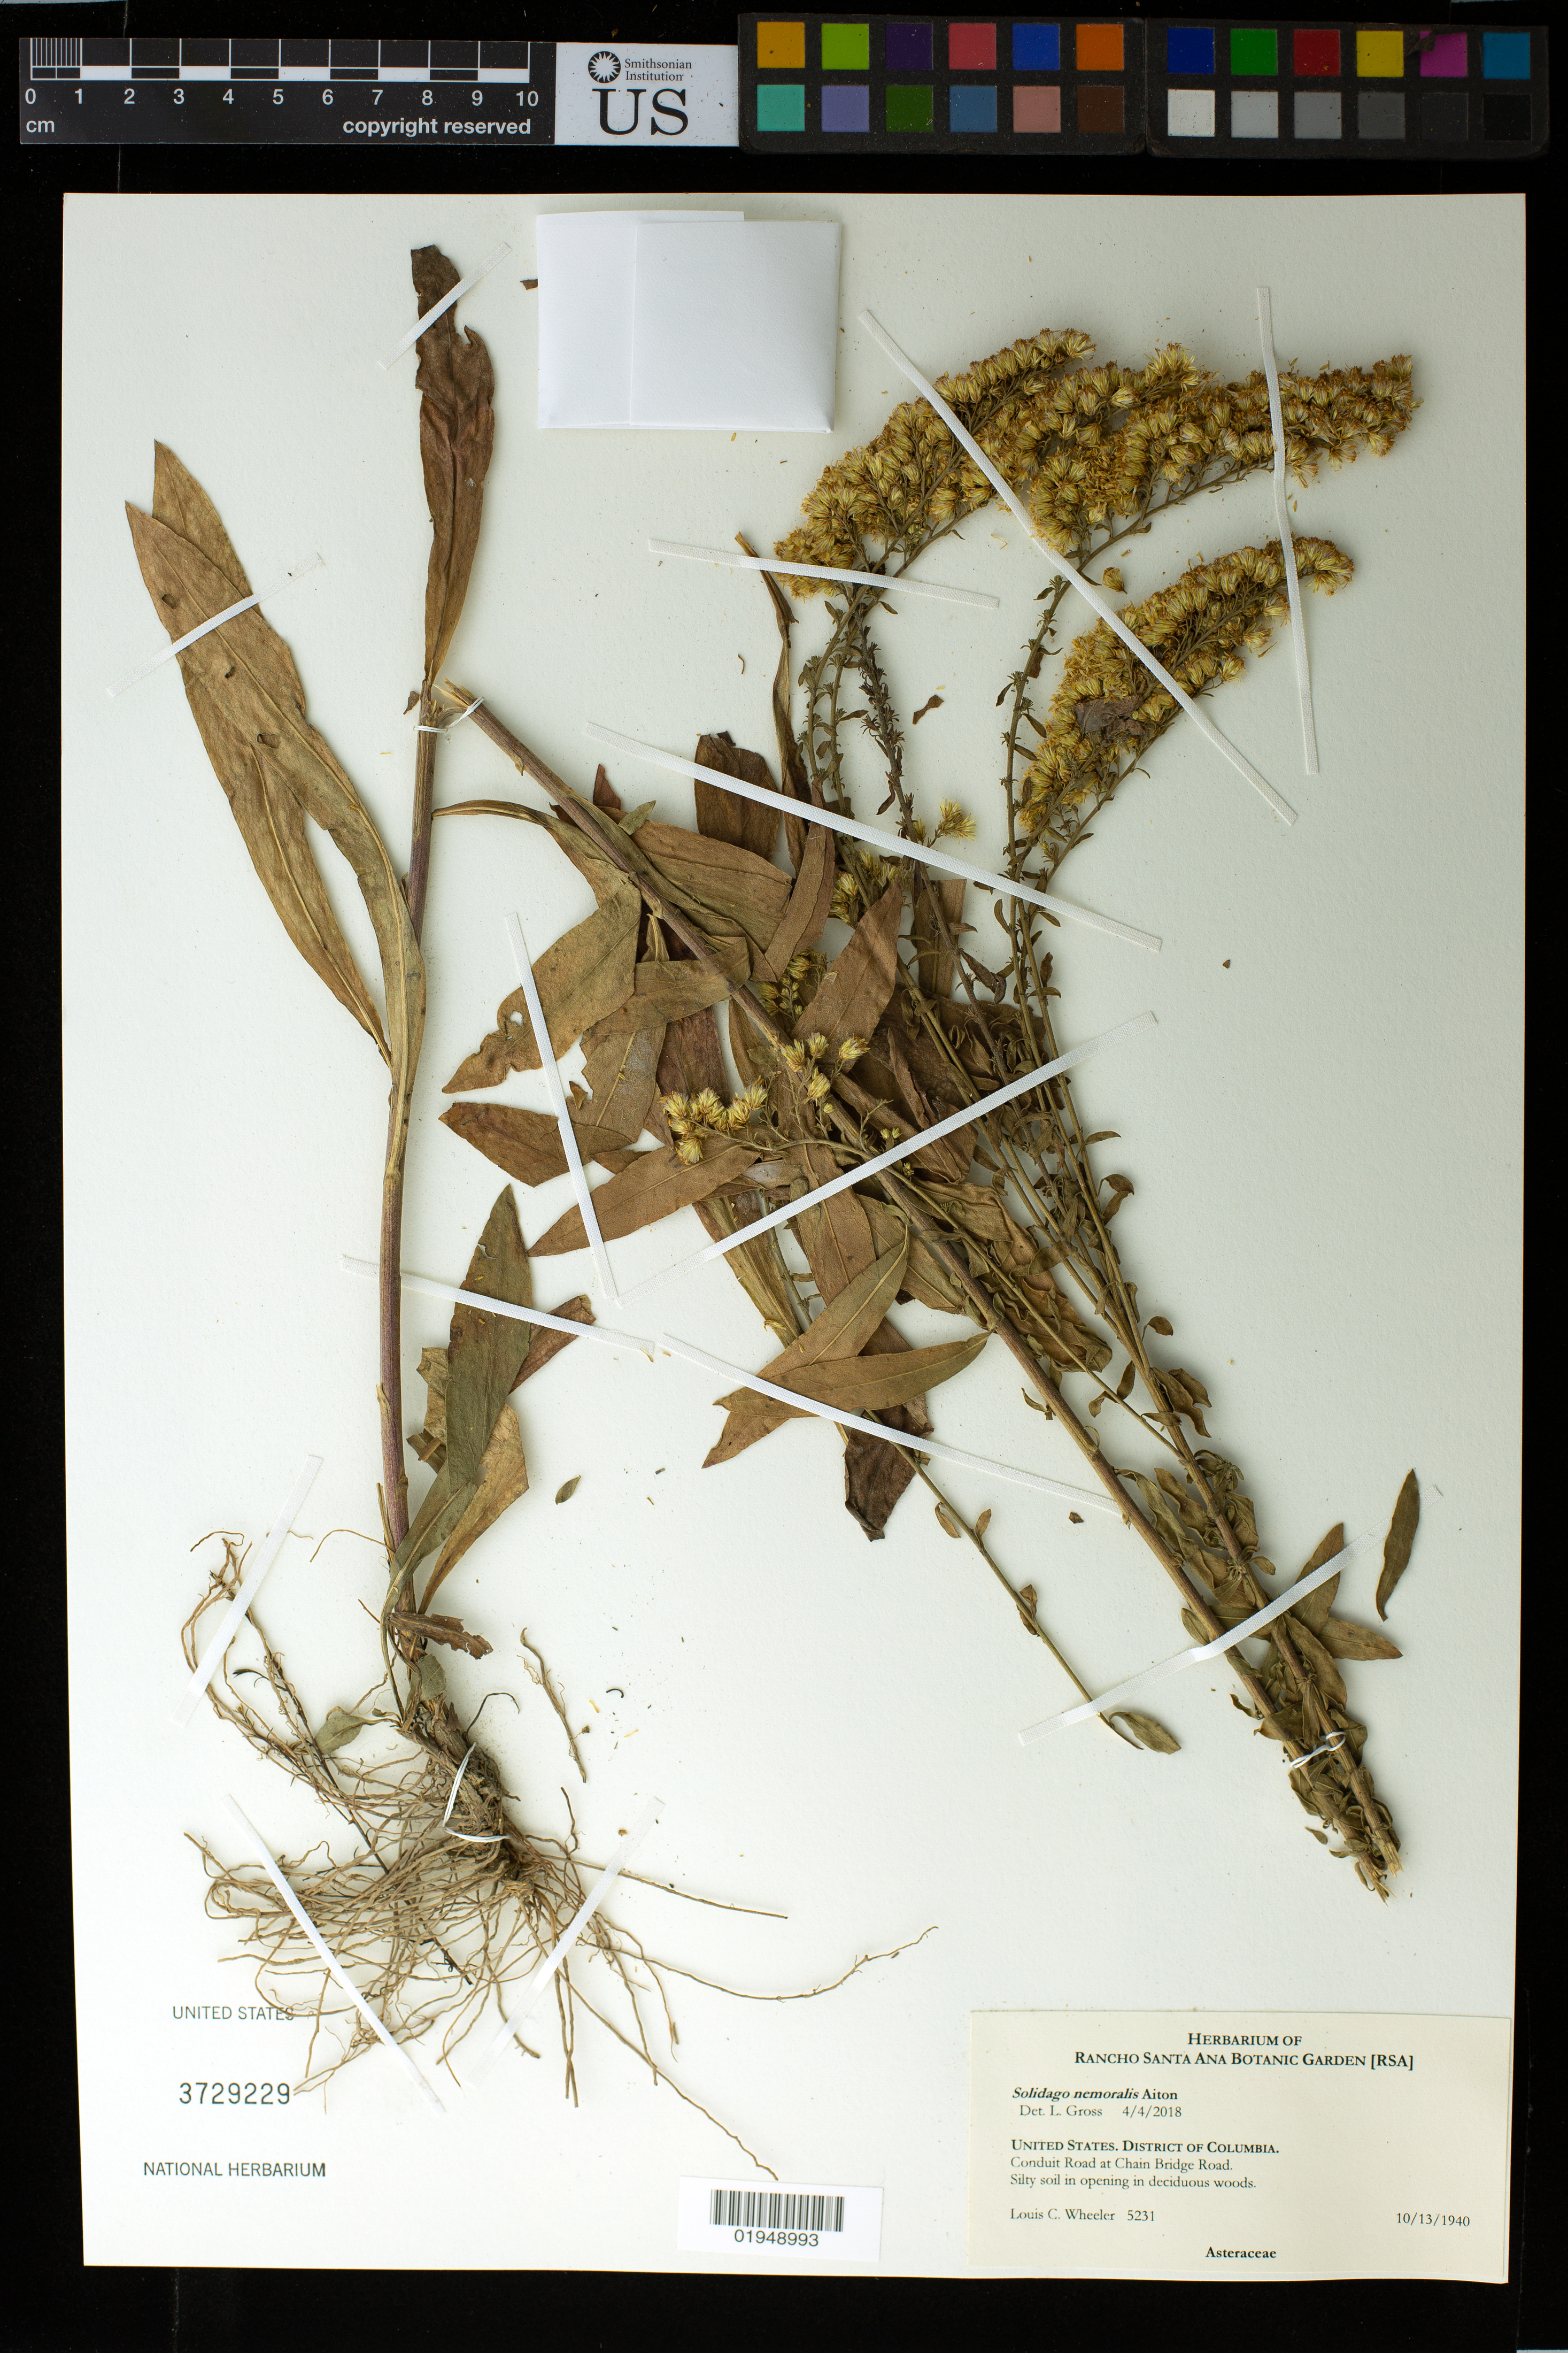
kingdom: Plantae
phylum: Tracheophyta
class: Magnoliopsida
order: Asterales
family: Asteraceae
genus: Solidago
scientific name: Solidago nemoralis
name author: Aiton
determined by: Gross, L.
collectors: L. C. Wheeler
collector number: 5231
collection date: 1940-10-13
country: United States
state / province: District of Columbia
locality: Conduit Road at Chain Bridge Road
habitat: sily soil in opening at deciduous woods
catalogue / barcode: US 3729229